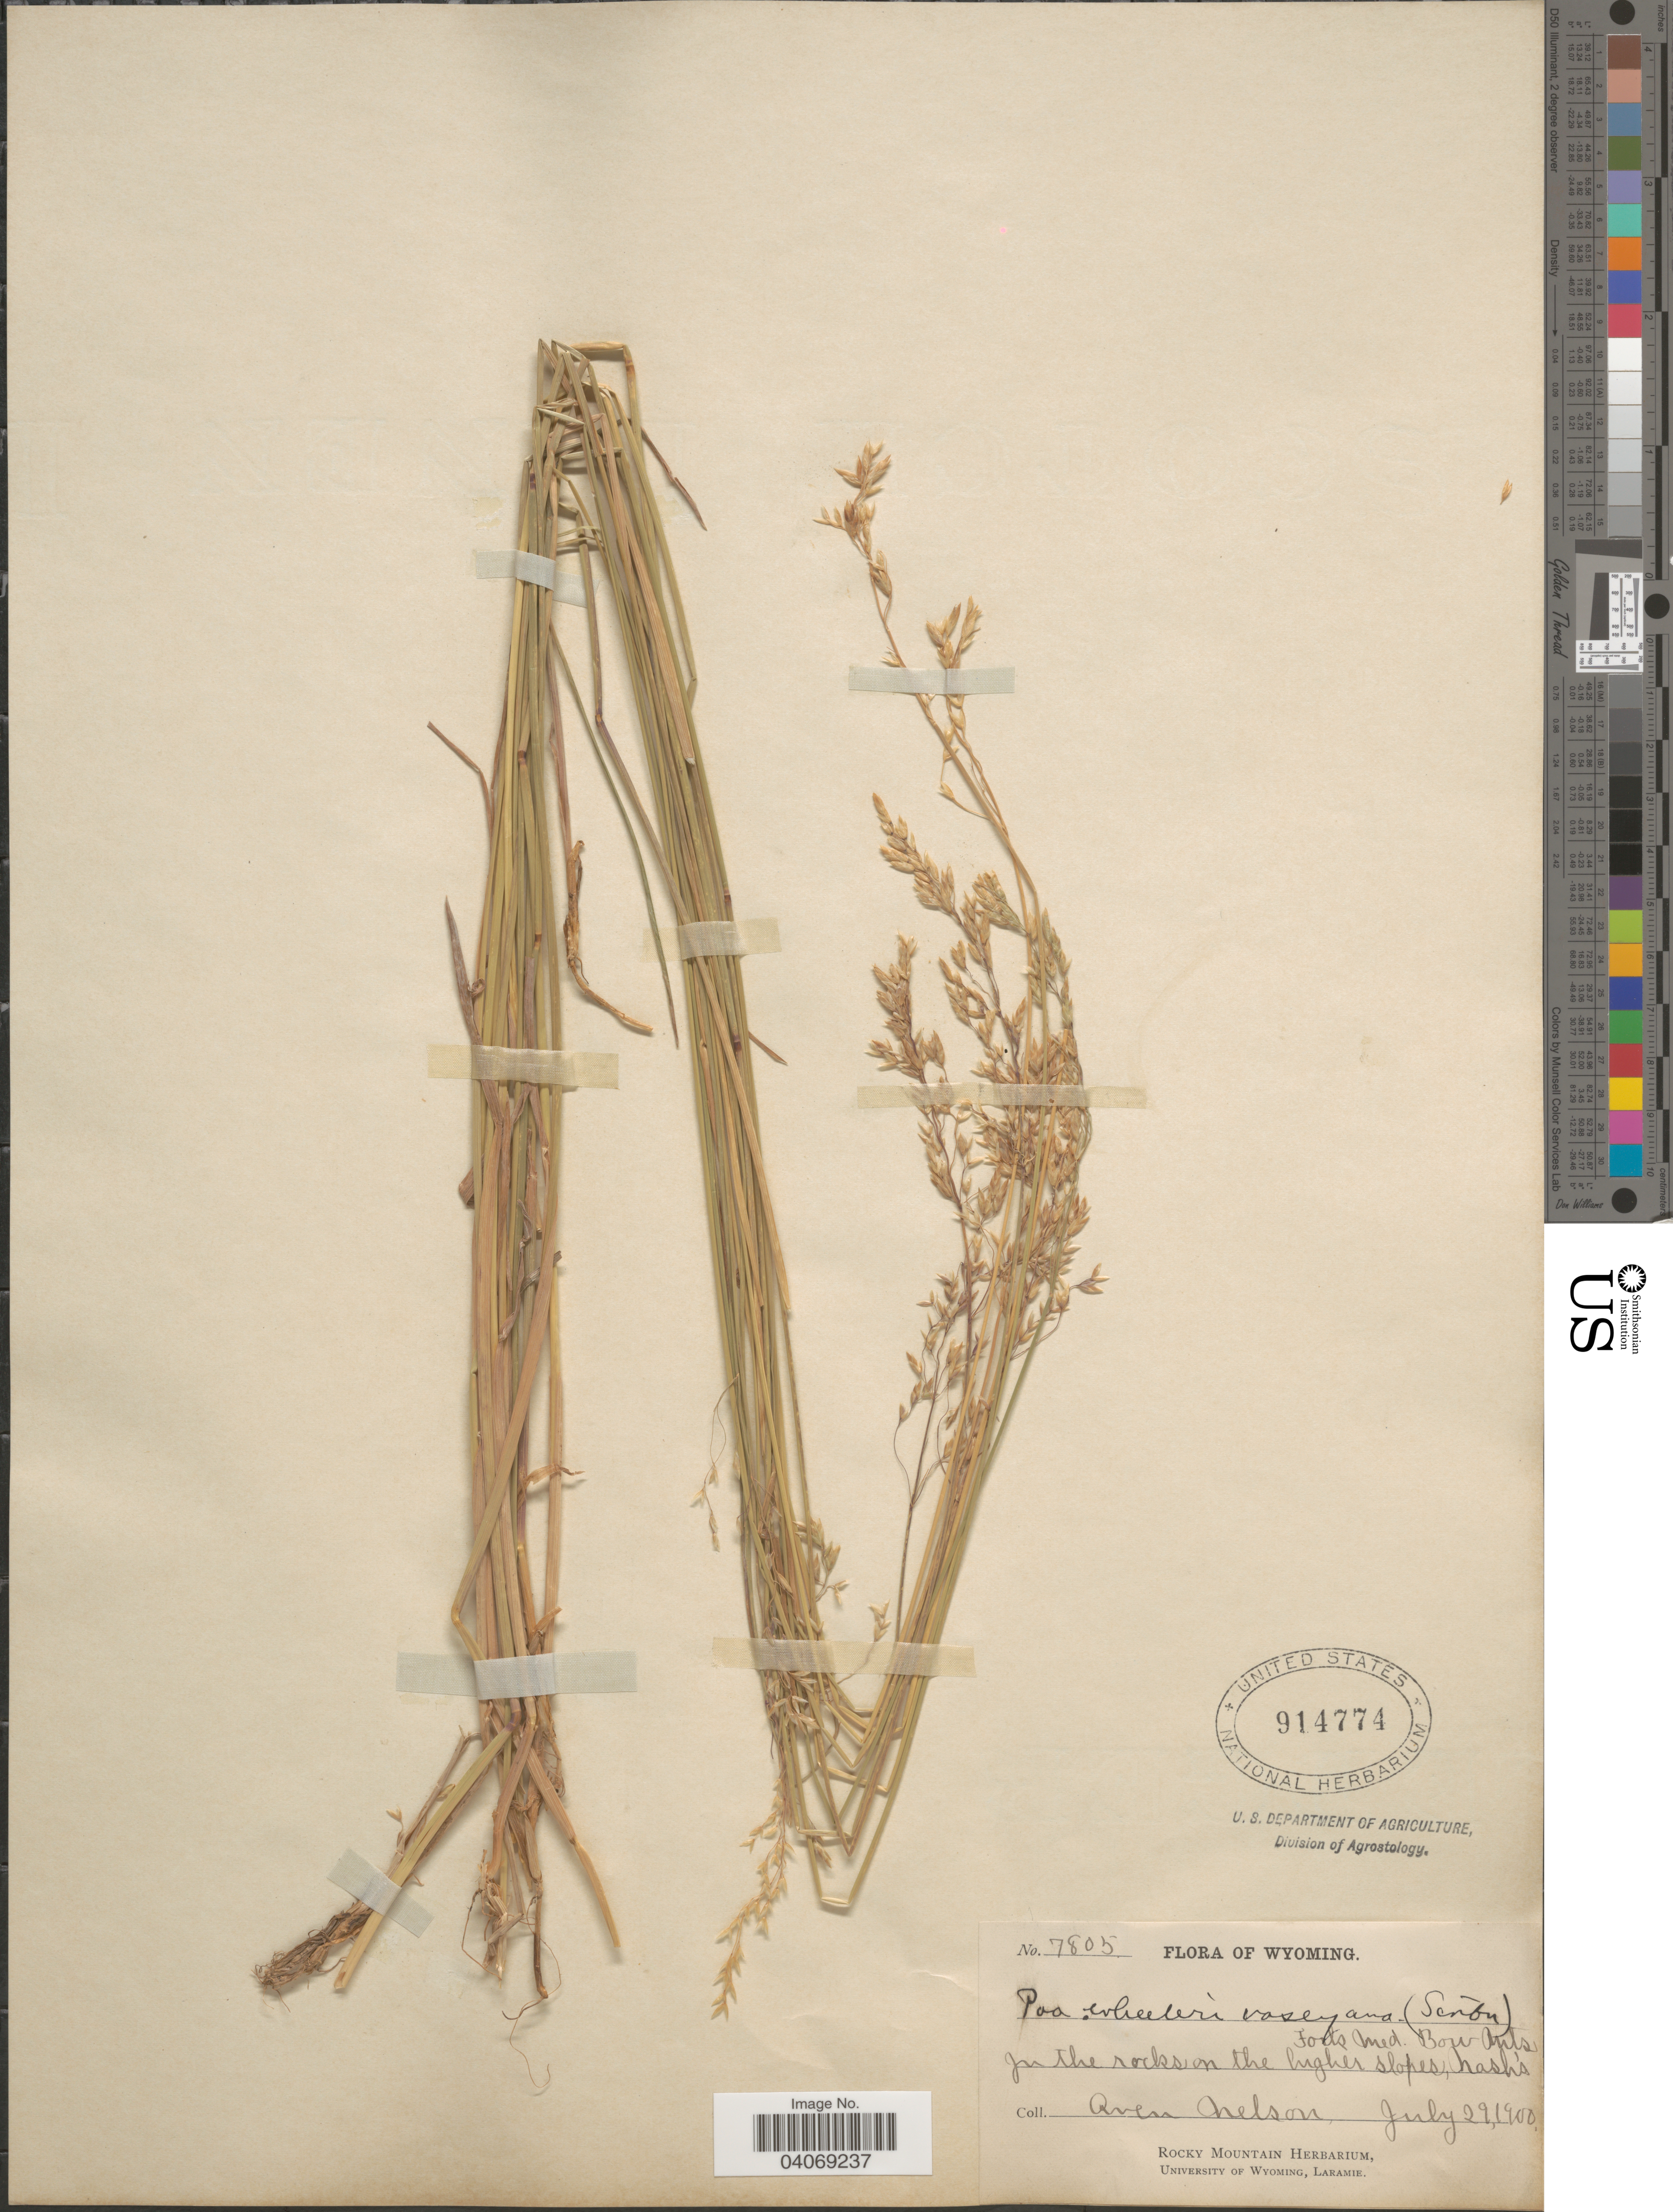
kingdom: Plantae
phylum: Tracheophyta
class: Liliopsida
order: Poales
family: Poaceae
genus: Poa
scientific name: Poa wheeleri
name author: Vasey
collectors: A. Nelson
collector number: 7805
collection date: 1900-07-29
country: United States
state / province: Wyoming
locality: In the rocks on the higher slopes, Nash's. Fork Med. Bow Mts.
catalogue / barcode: US 914774